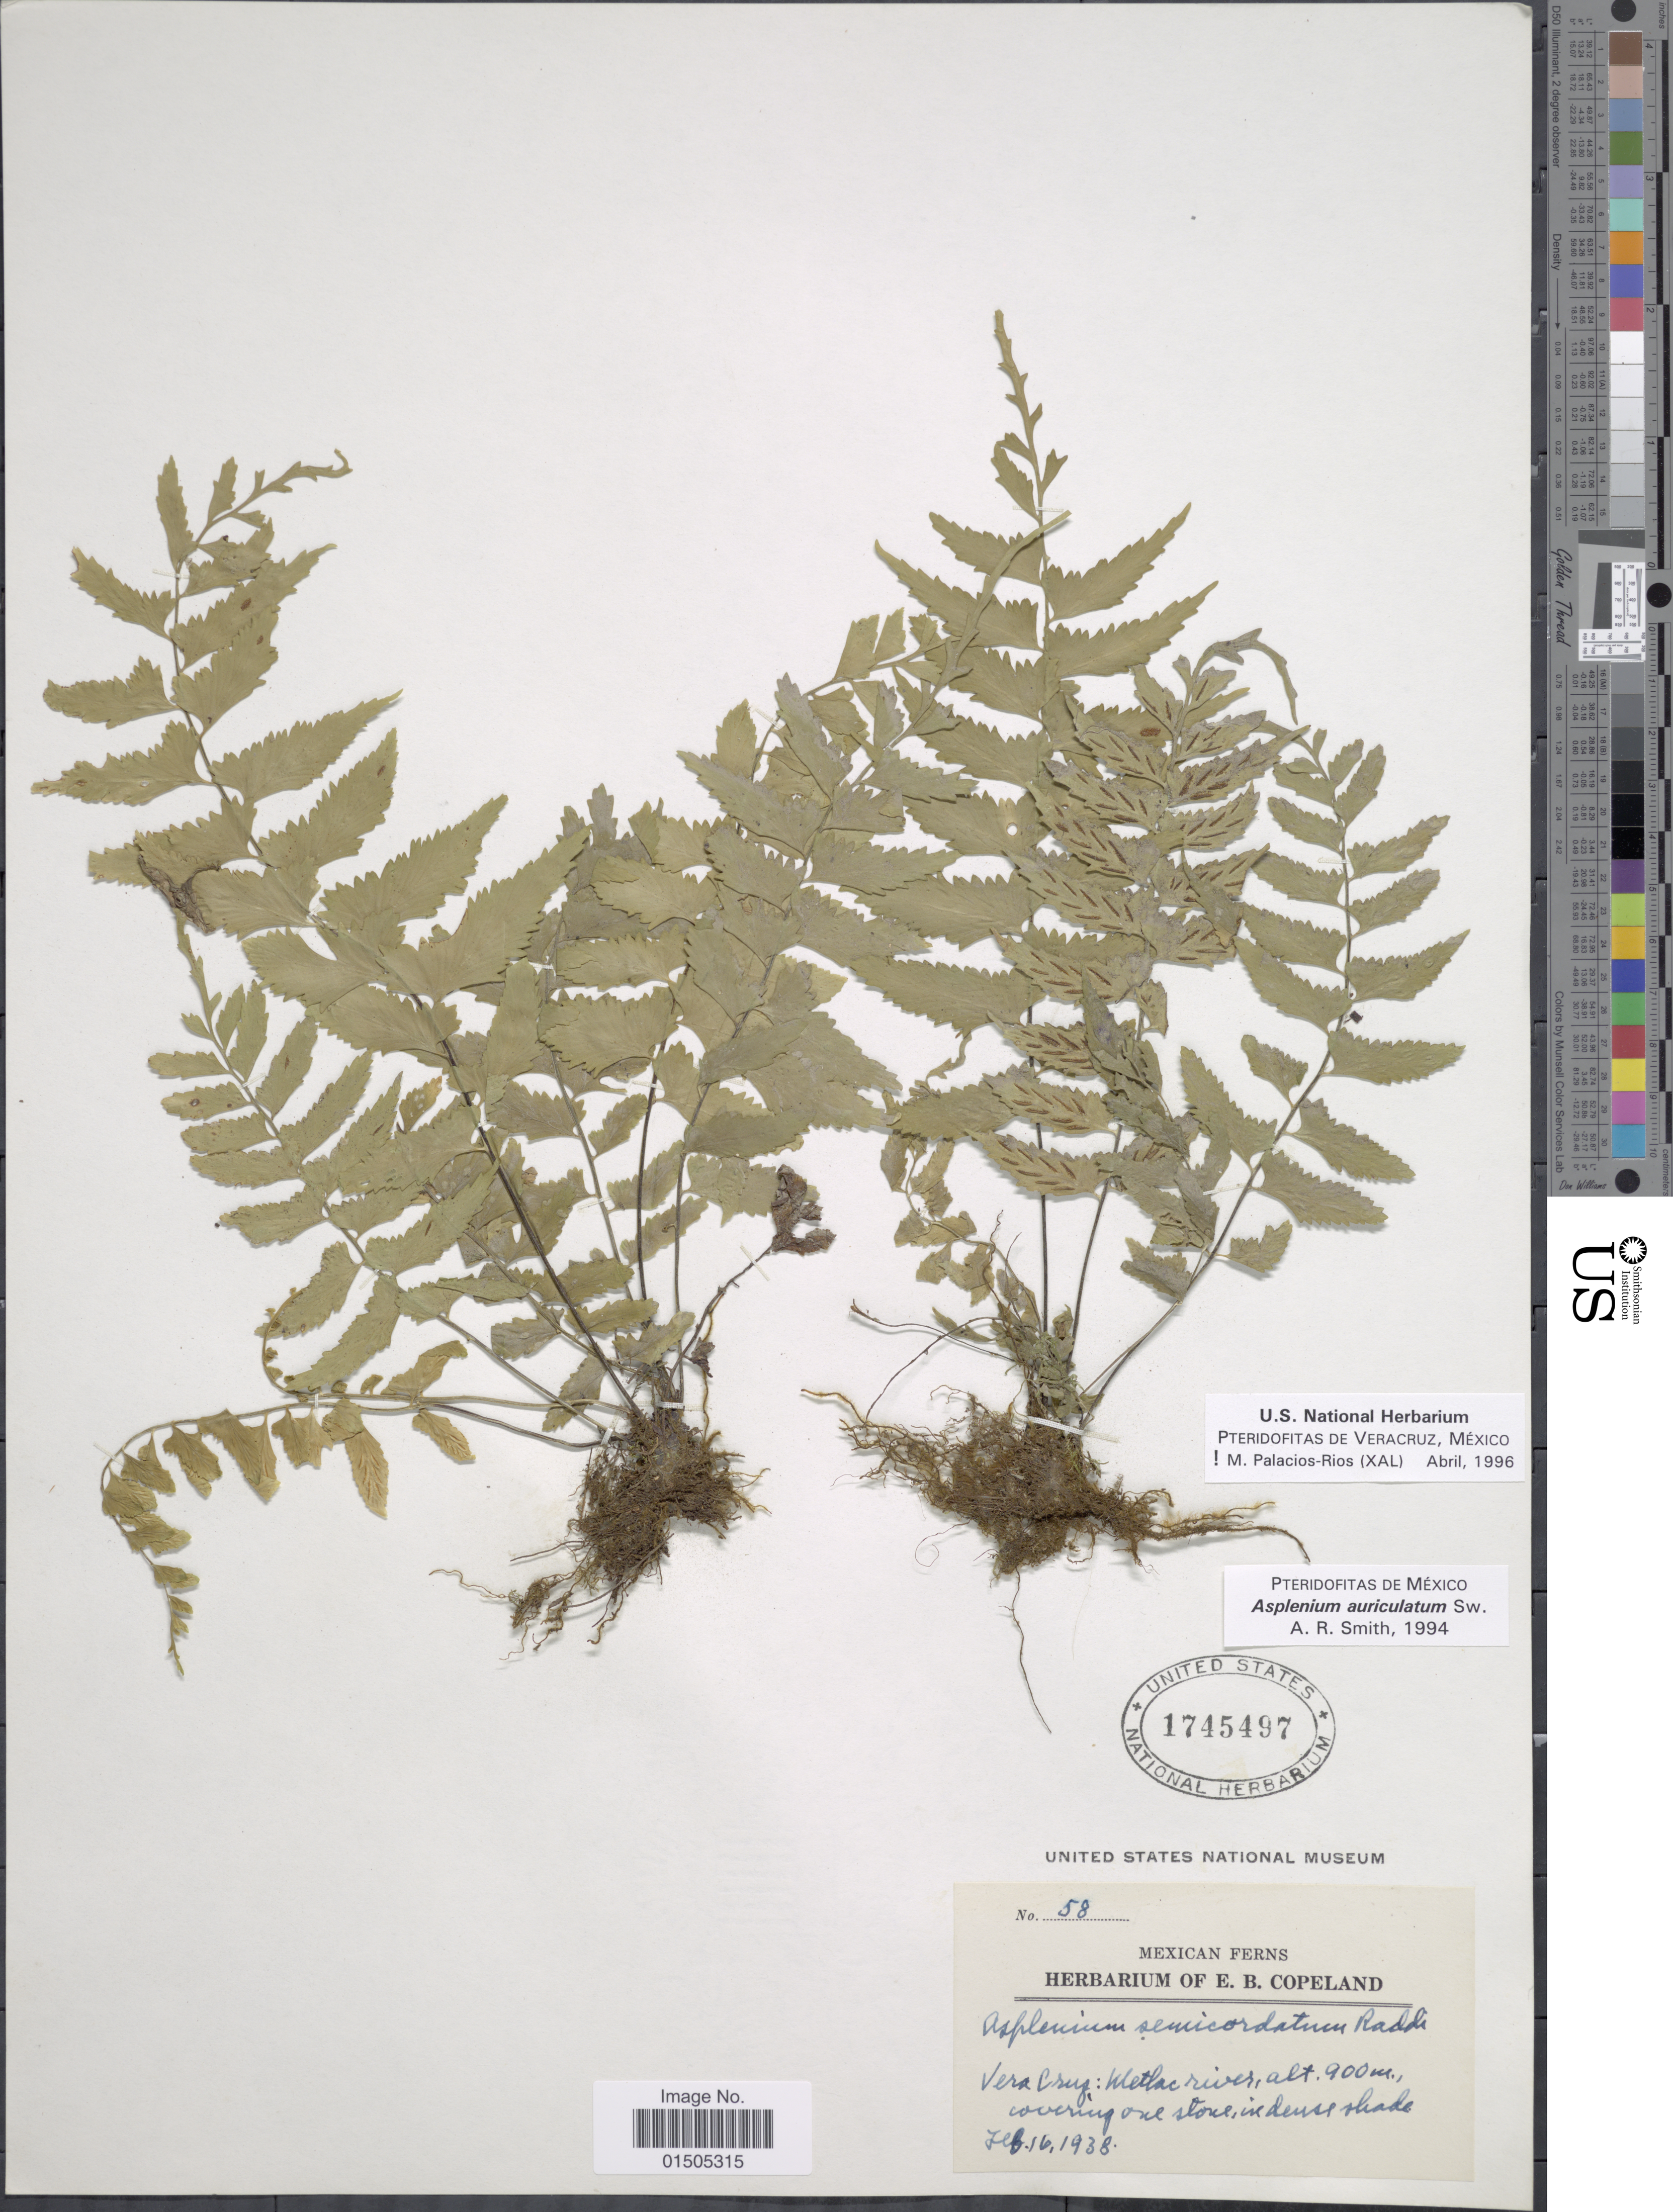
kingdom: Plantae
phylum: Tracheophyta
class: Polypodiopsida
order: Polypodiales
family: Aspleniaceae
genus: Asplenium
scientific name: Asplenium auriculatum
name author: Sw.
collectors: ex herb. E. B. Copeland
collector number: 58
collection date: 1938-02-16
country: Mexico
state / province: Veracruz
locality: Metlac river.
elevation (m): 900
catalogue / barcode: US 1745497